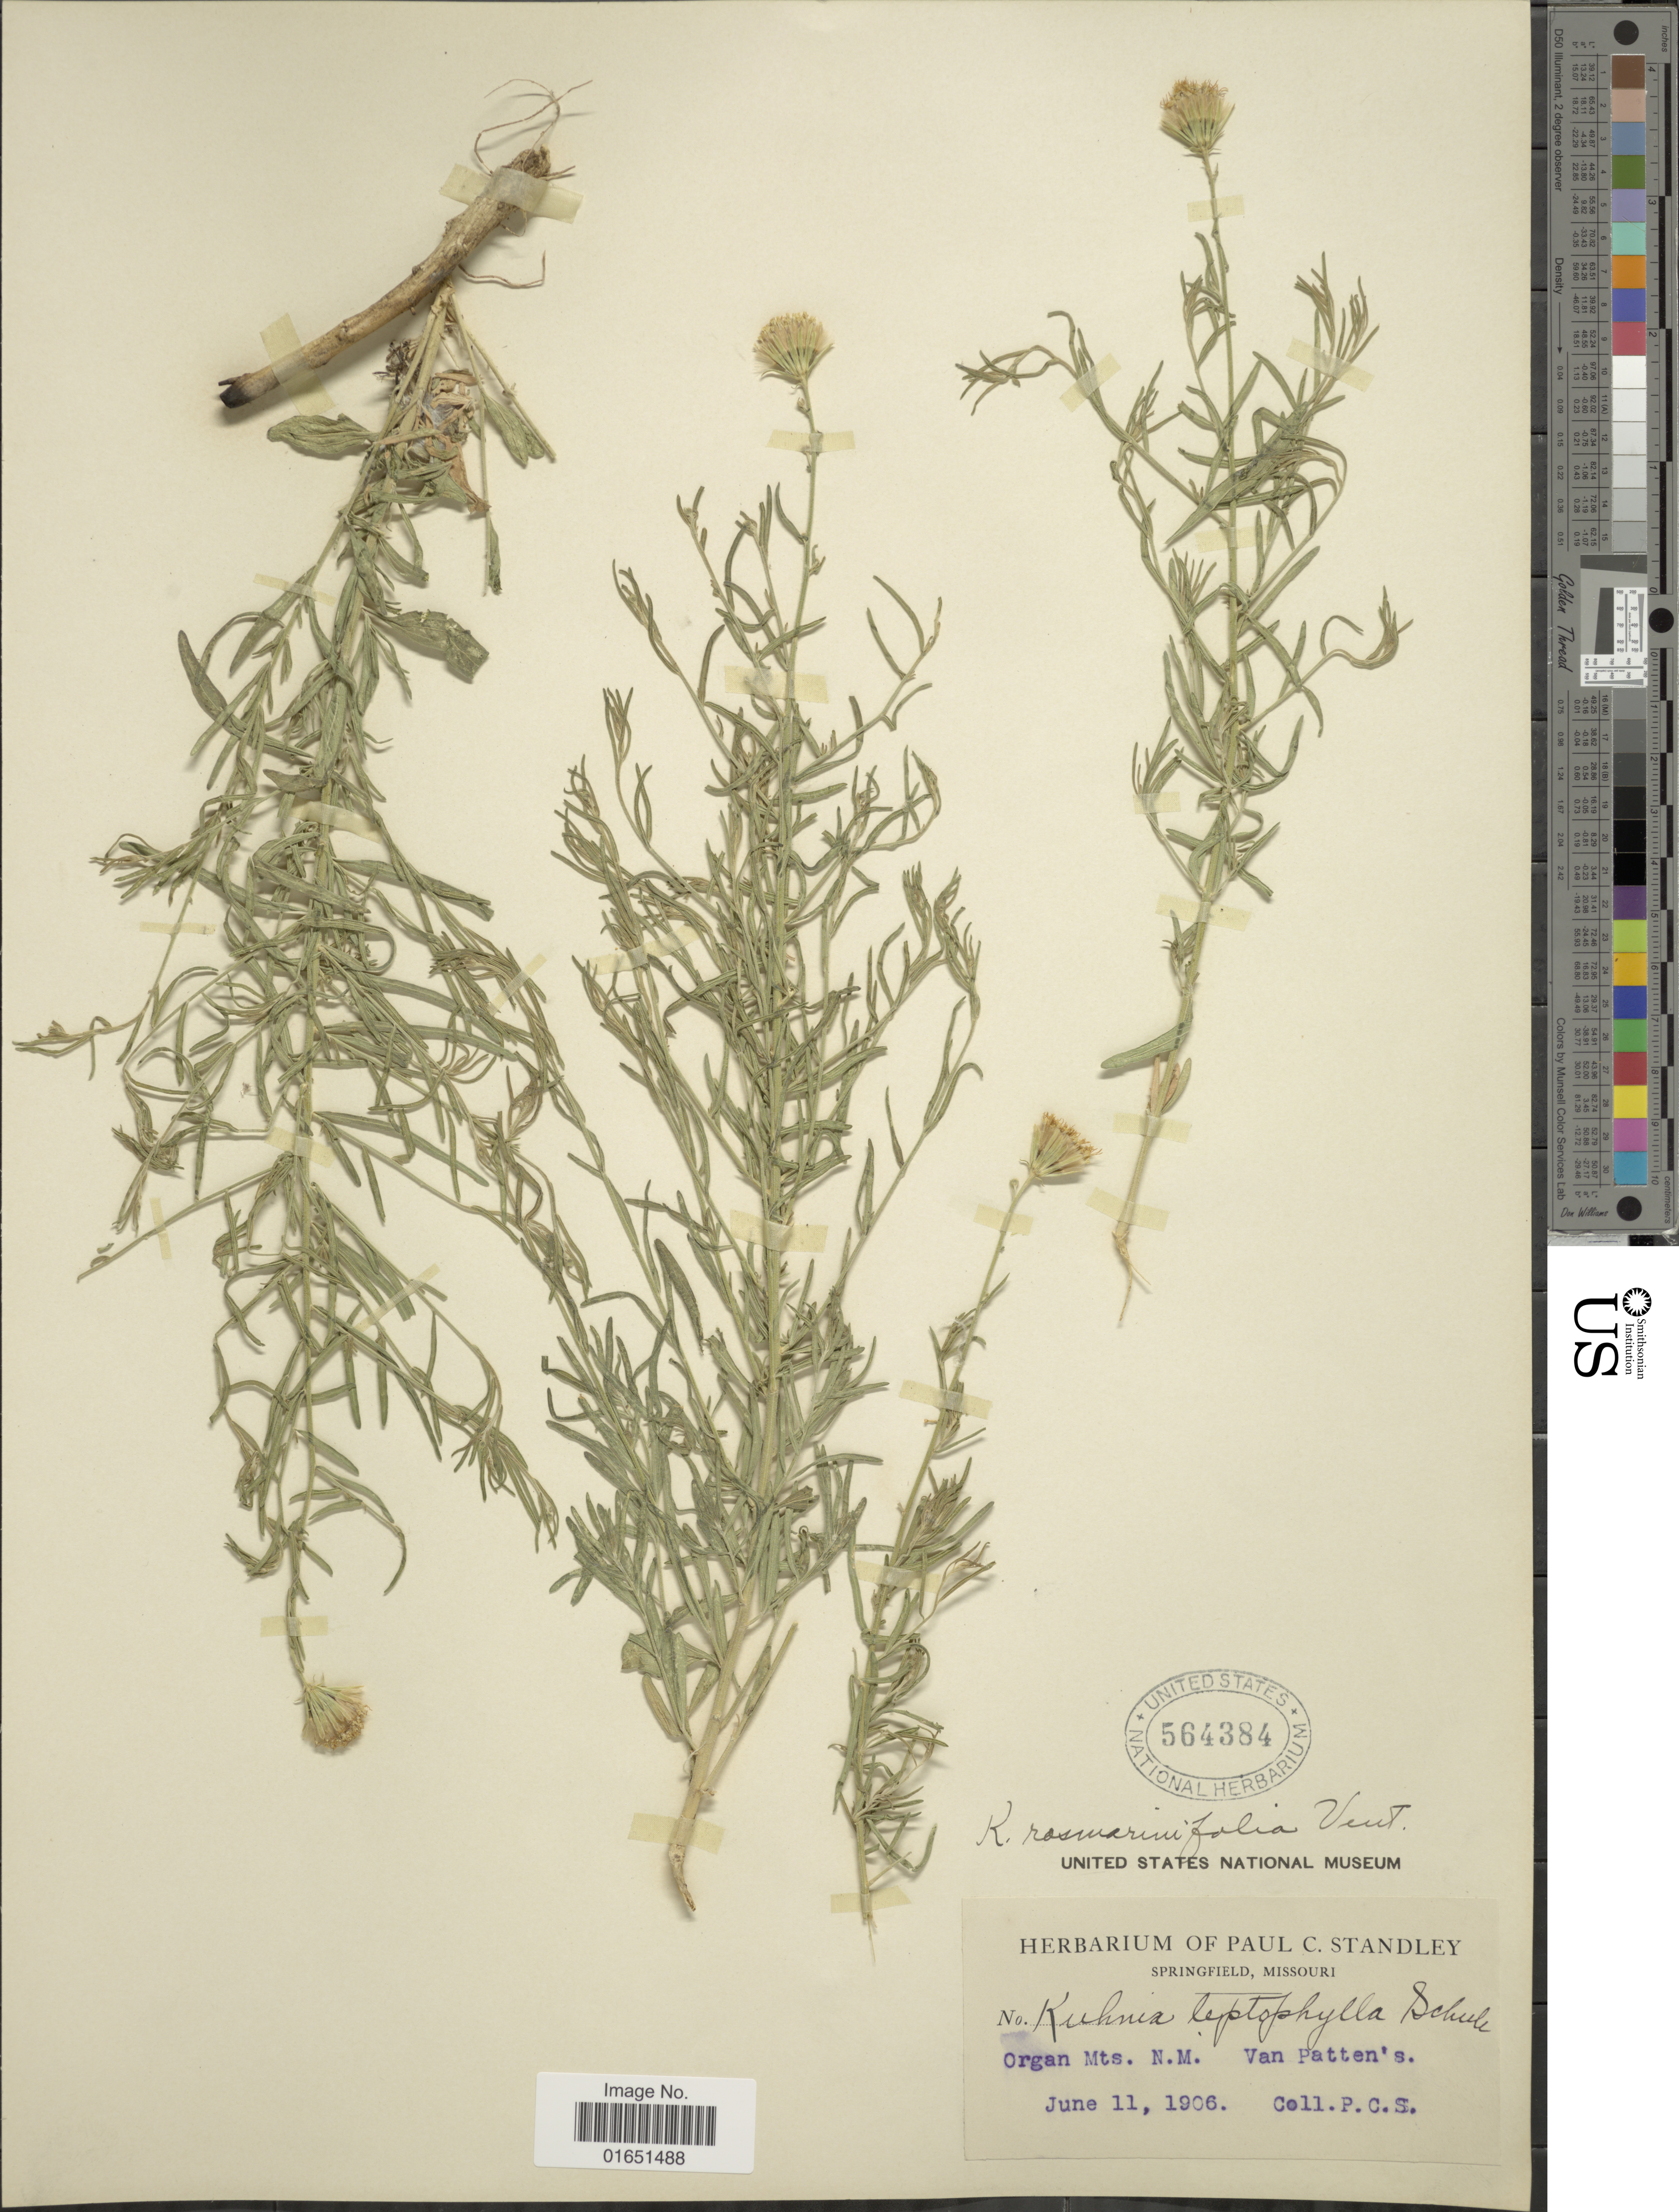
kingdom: Plantae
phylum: Tracheophyta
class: Magnoliopsida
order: Asterales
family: Asteraceae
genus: Brickellia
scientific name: Brickellia rosmarinifolia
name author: (Vent.) W.A. Weber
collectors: P. C. Standley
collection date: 1906-06-11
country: United States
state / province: New Mexico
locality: Organ Mts., Van Patten's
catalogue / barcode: US 564384